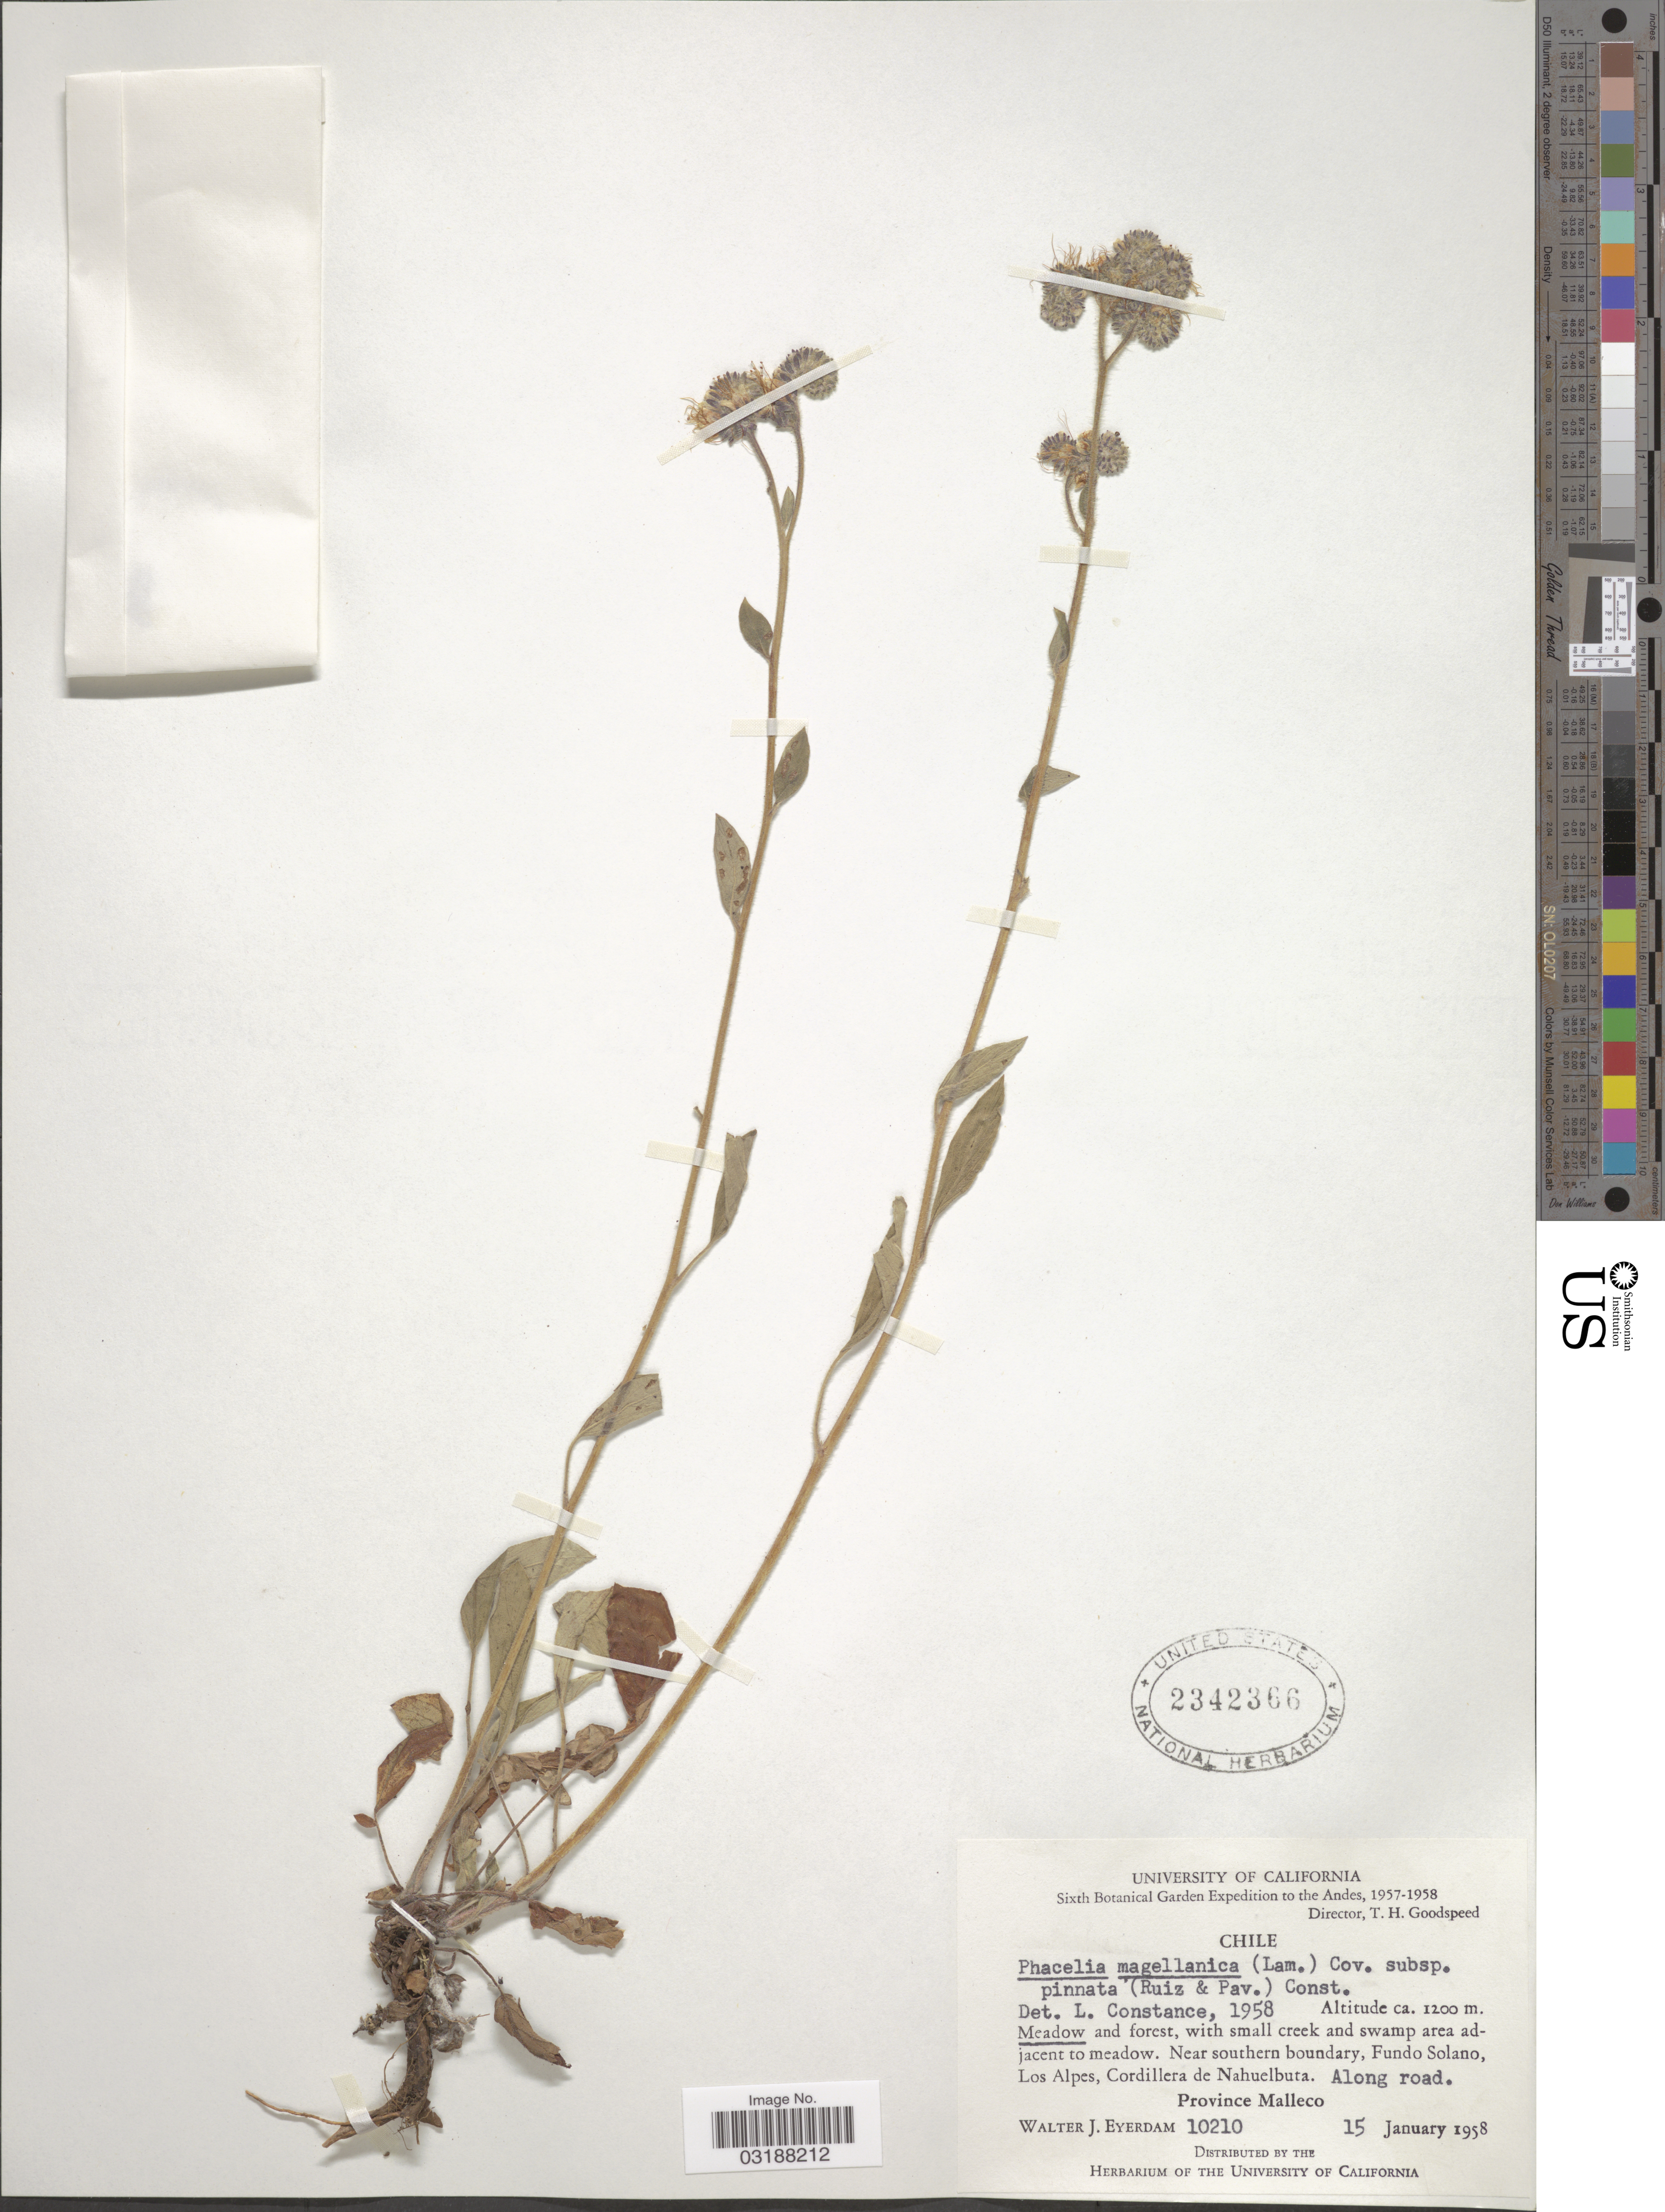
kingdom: Plantae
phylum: Tracheophyta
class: Magnoliopsida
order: Boraginales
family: Hydrophyllaceae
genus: Phacelia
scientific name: Phacelia magellanica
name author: (Lam.) Coville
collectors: W. J. Eyerdam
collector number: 10210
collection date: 1958-01-15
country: Chile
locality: The Andes, Near southern boundary, Fundo Solano, Los Alpes, Cordillera de Nahuelbuta, Along road, Province Malleco.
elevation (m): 1200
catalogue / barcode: US 2342366